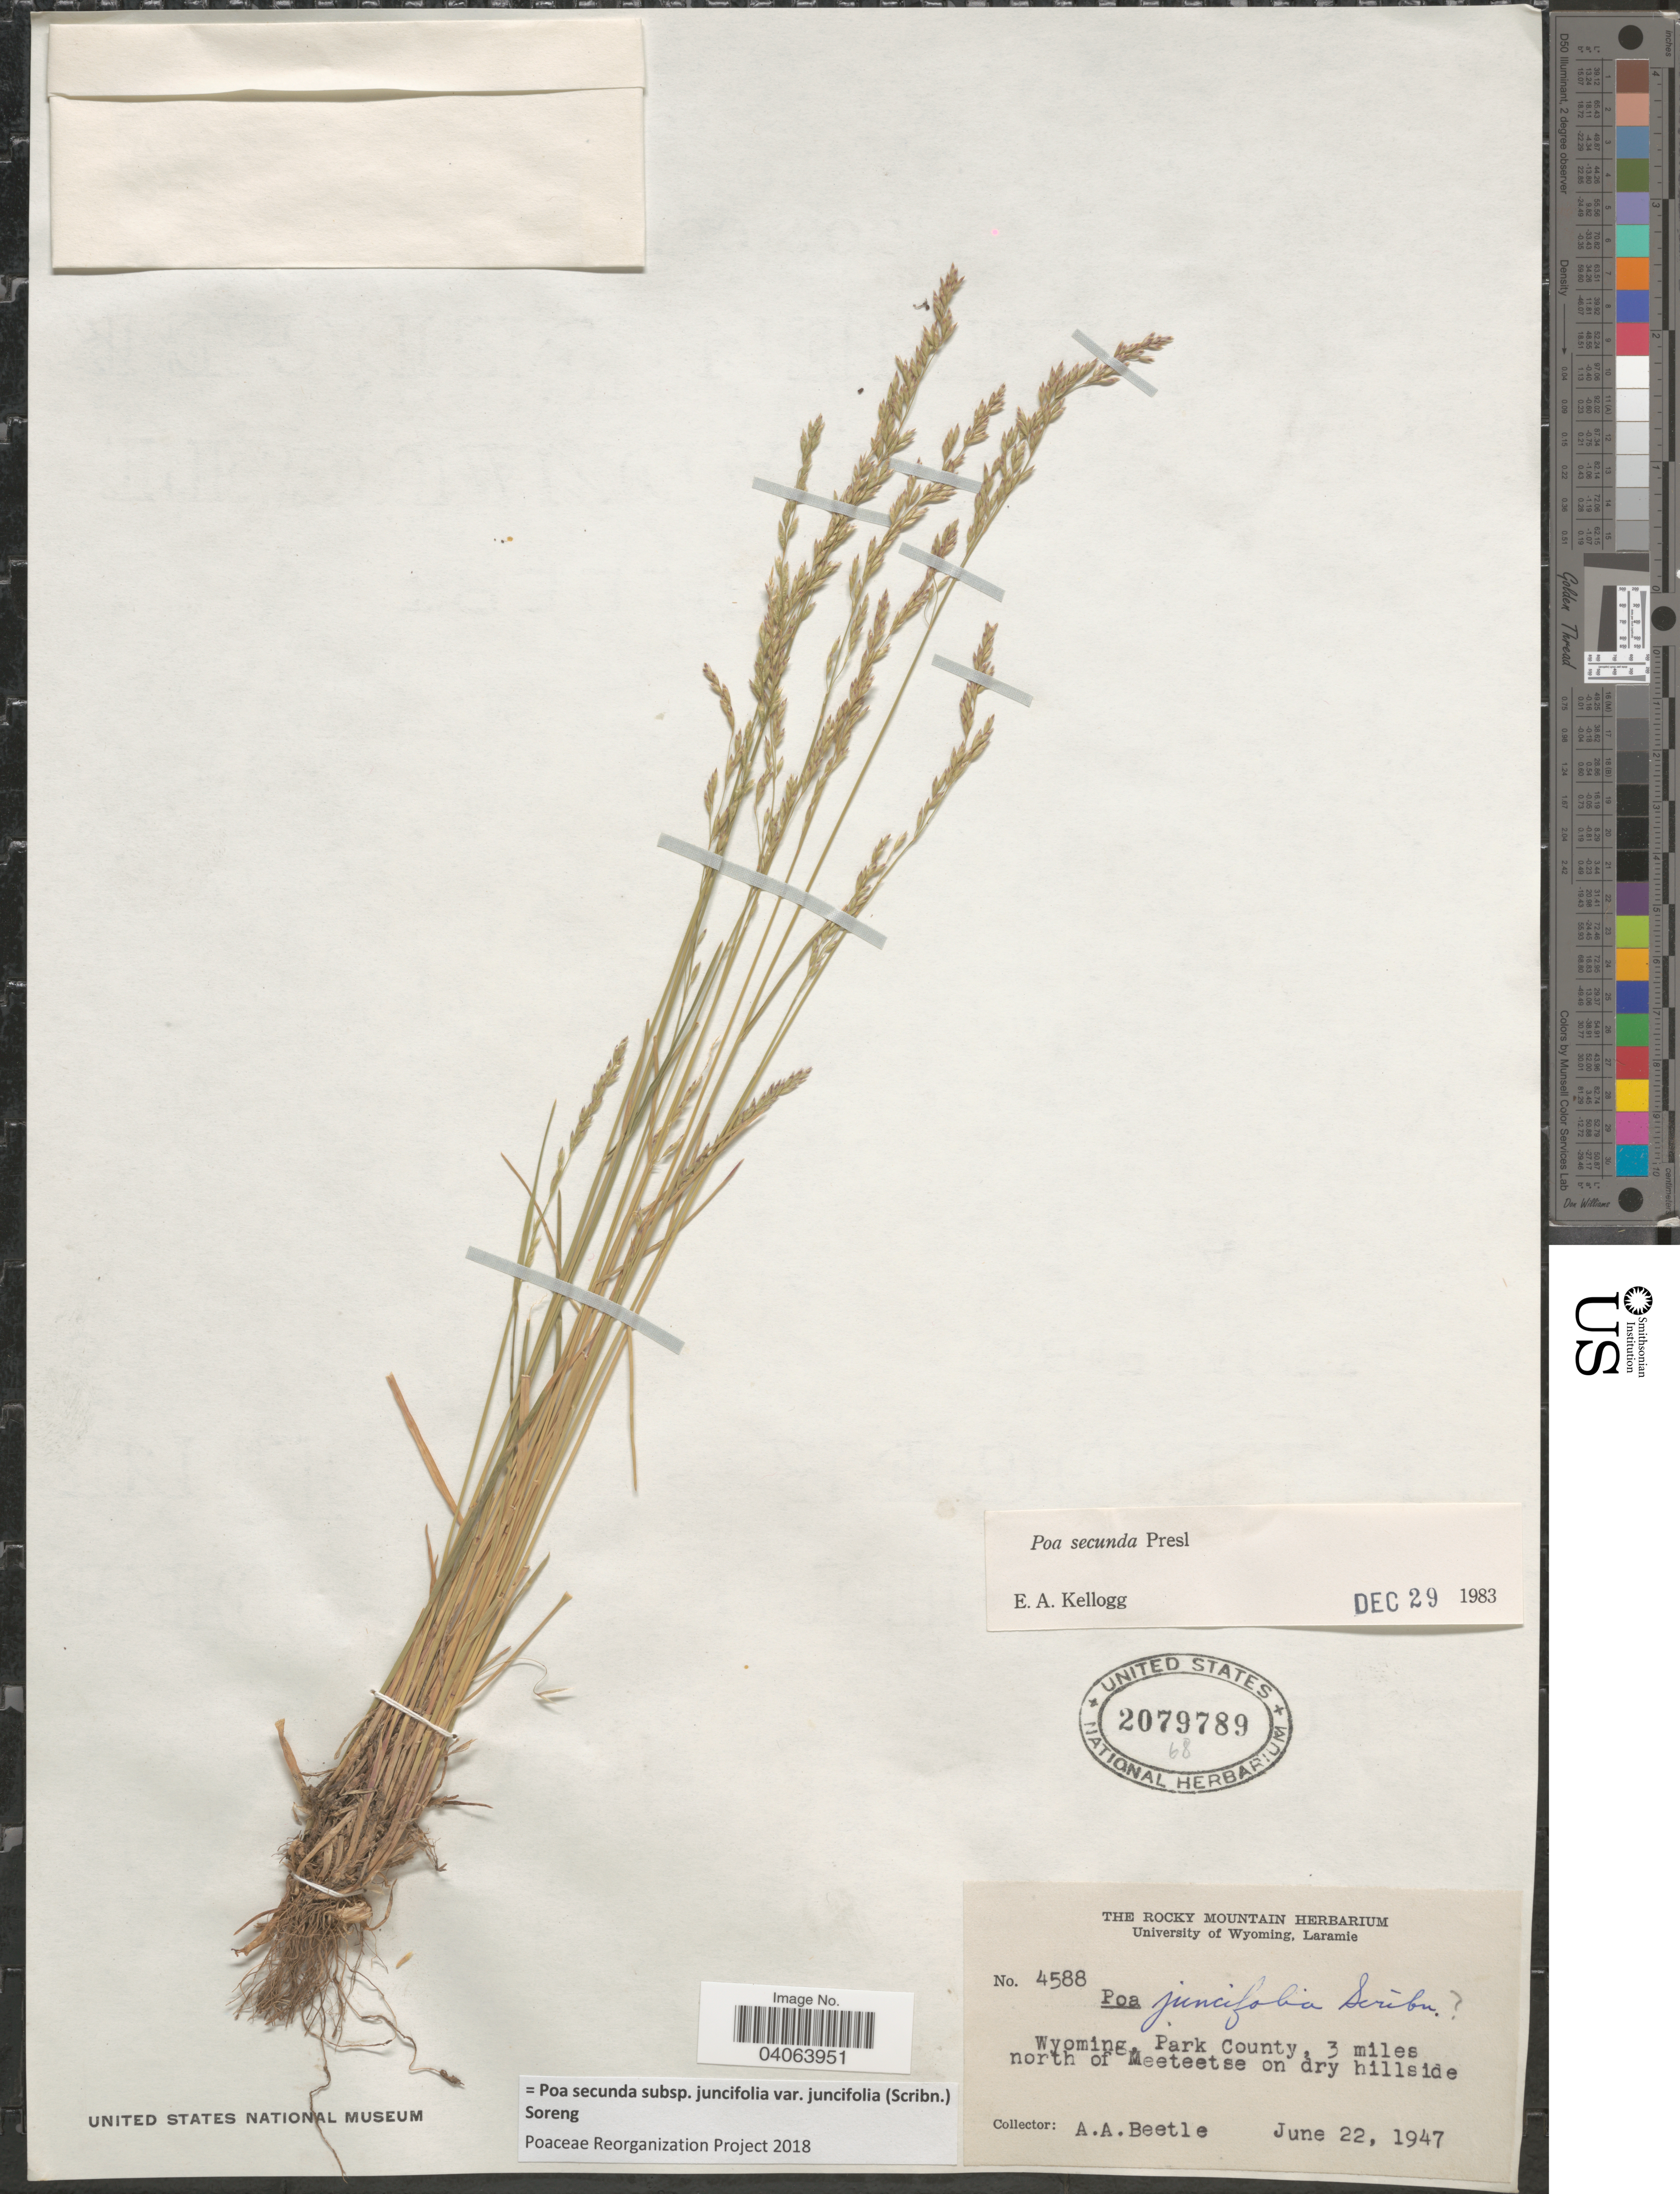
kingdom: Plantae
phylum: Tracheophyta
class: Liliopsida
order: Poales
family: Poaceae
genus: Poa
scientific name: Poa secunda subsp. juncifolia var. juncifolia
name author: (Scribn.) Soreng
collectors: A. A. Beetle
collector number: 4588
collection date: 1947-06-22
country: United States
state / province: Wyoming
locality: Park County, 3 miles north of Meeteetse on dry hillside.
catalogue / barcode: US 2079789